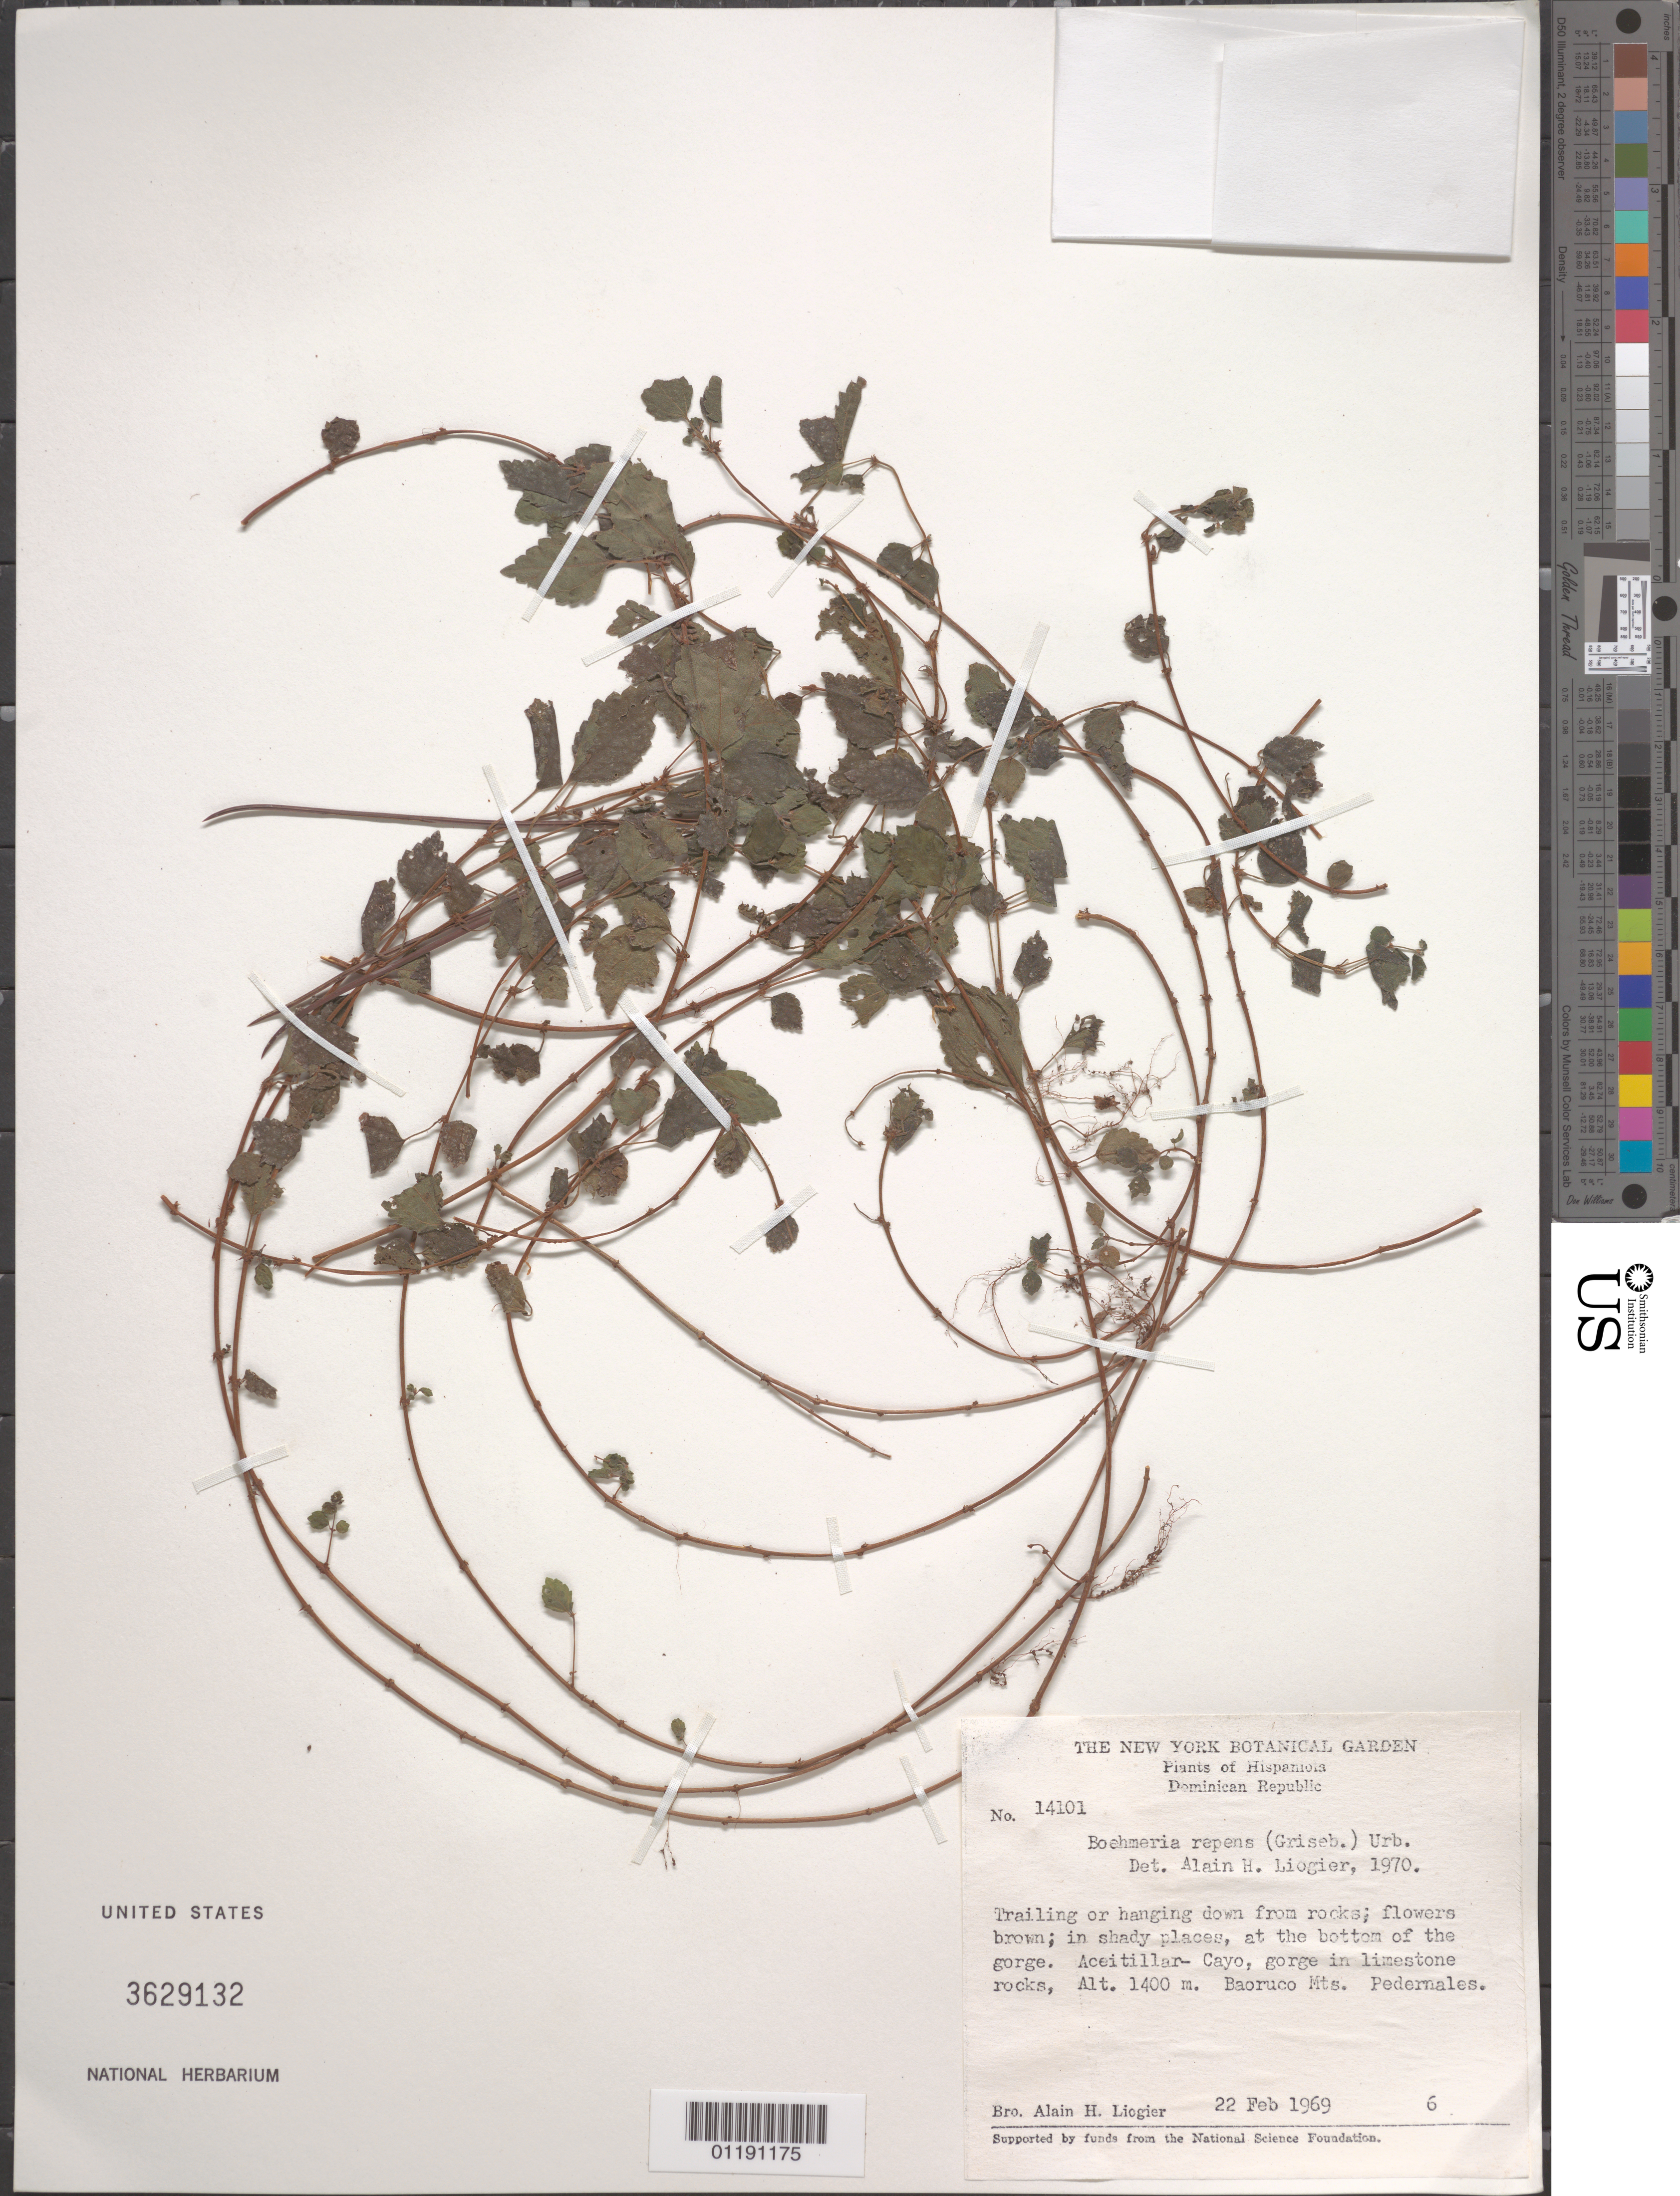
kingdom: Plantae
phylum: Tracheophyta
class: Magnoliopsida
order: Rosales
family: Urticaceae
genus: Boehmeria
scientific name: Boehmeria repens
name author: (Griseb.) Wedd.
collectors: A. H. Liogier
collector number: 14101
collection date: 1969-02-22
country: Dominican Republic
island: Hispaniola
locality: Aceitillar, Cayo, gorge in limestone rocks. Baoruco Mts. Pedernales.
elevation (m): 1400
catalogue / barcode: US 3629132